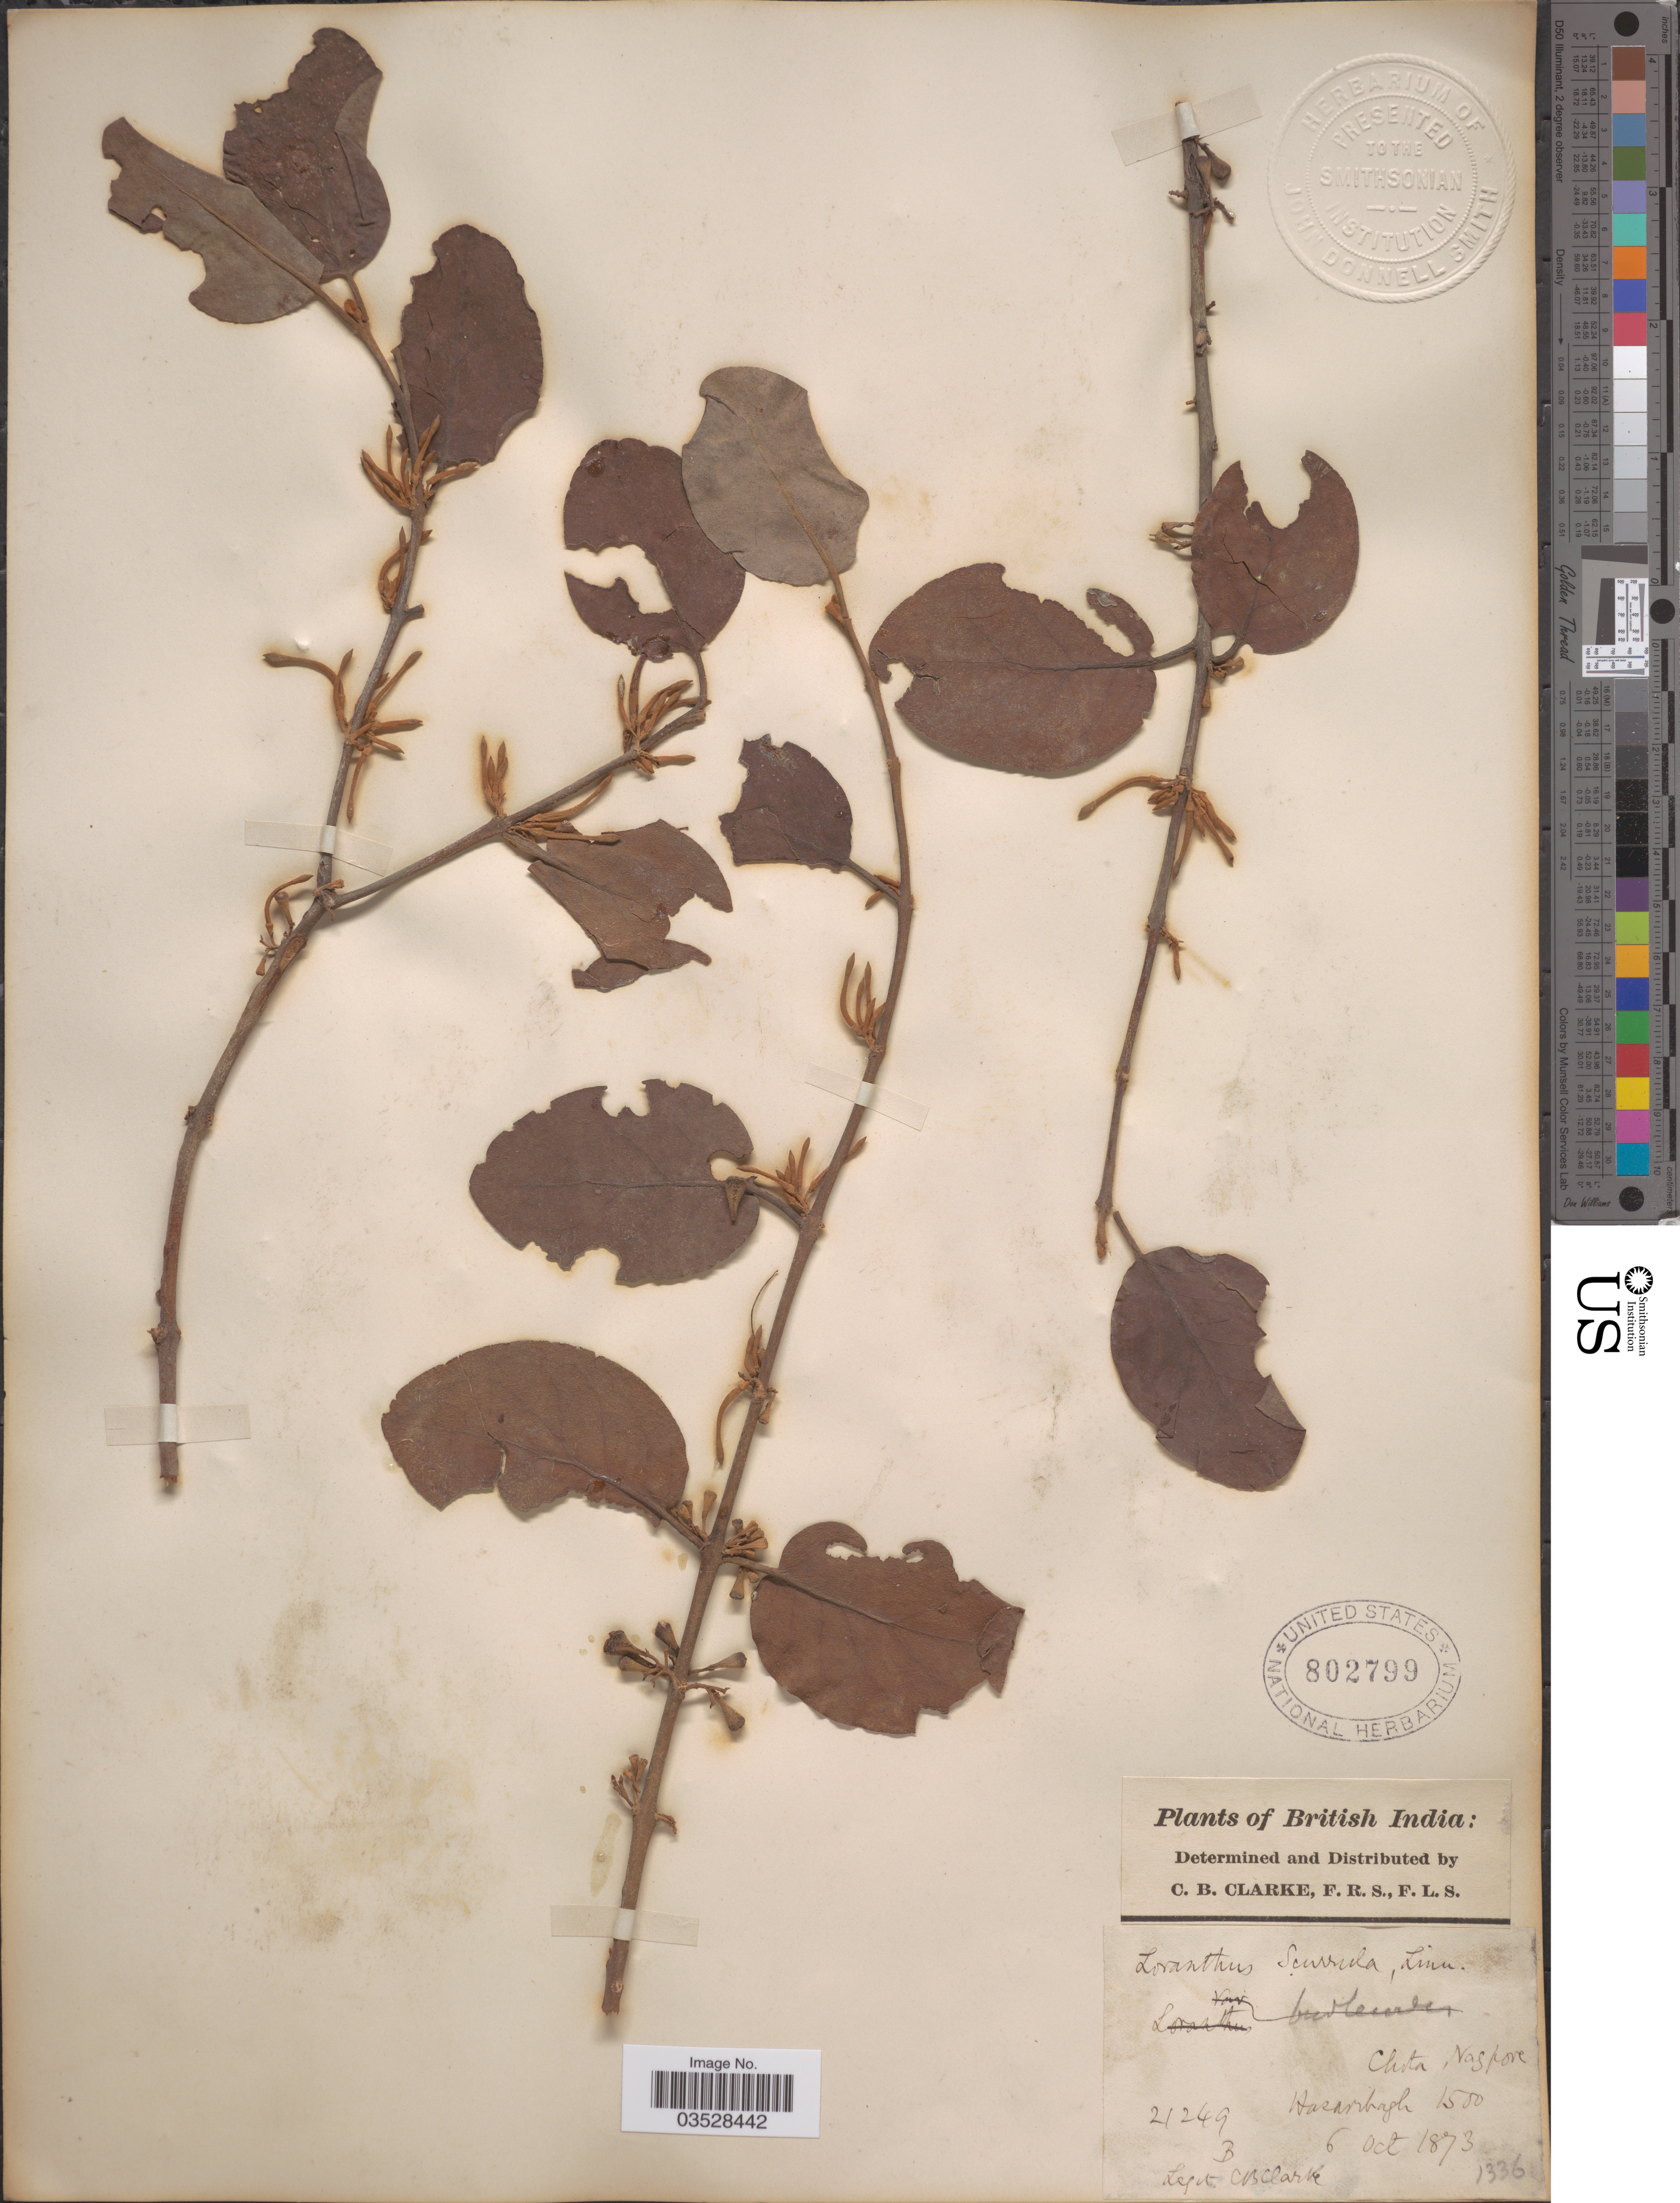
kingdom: Plantae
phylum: Tracheophyta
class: Magnoliopsida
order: Santalales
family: Loranthaceae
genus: Loranthus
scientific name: Loranthus scurrula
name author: L.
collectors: C. B. Clarke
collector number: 21249B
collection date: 1873-10-06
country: India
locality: British India. Chota, Nagpore. Hasaribagh.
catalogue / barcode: US 802799